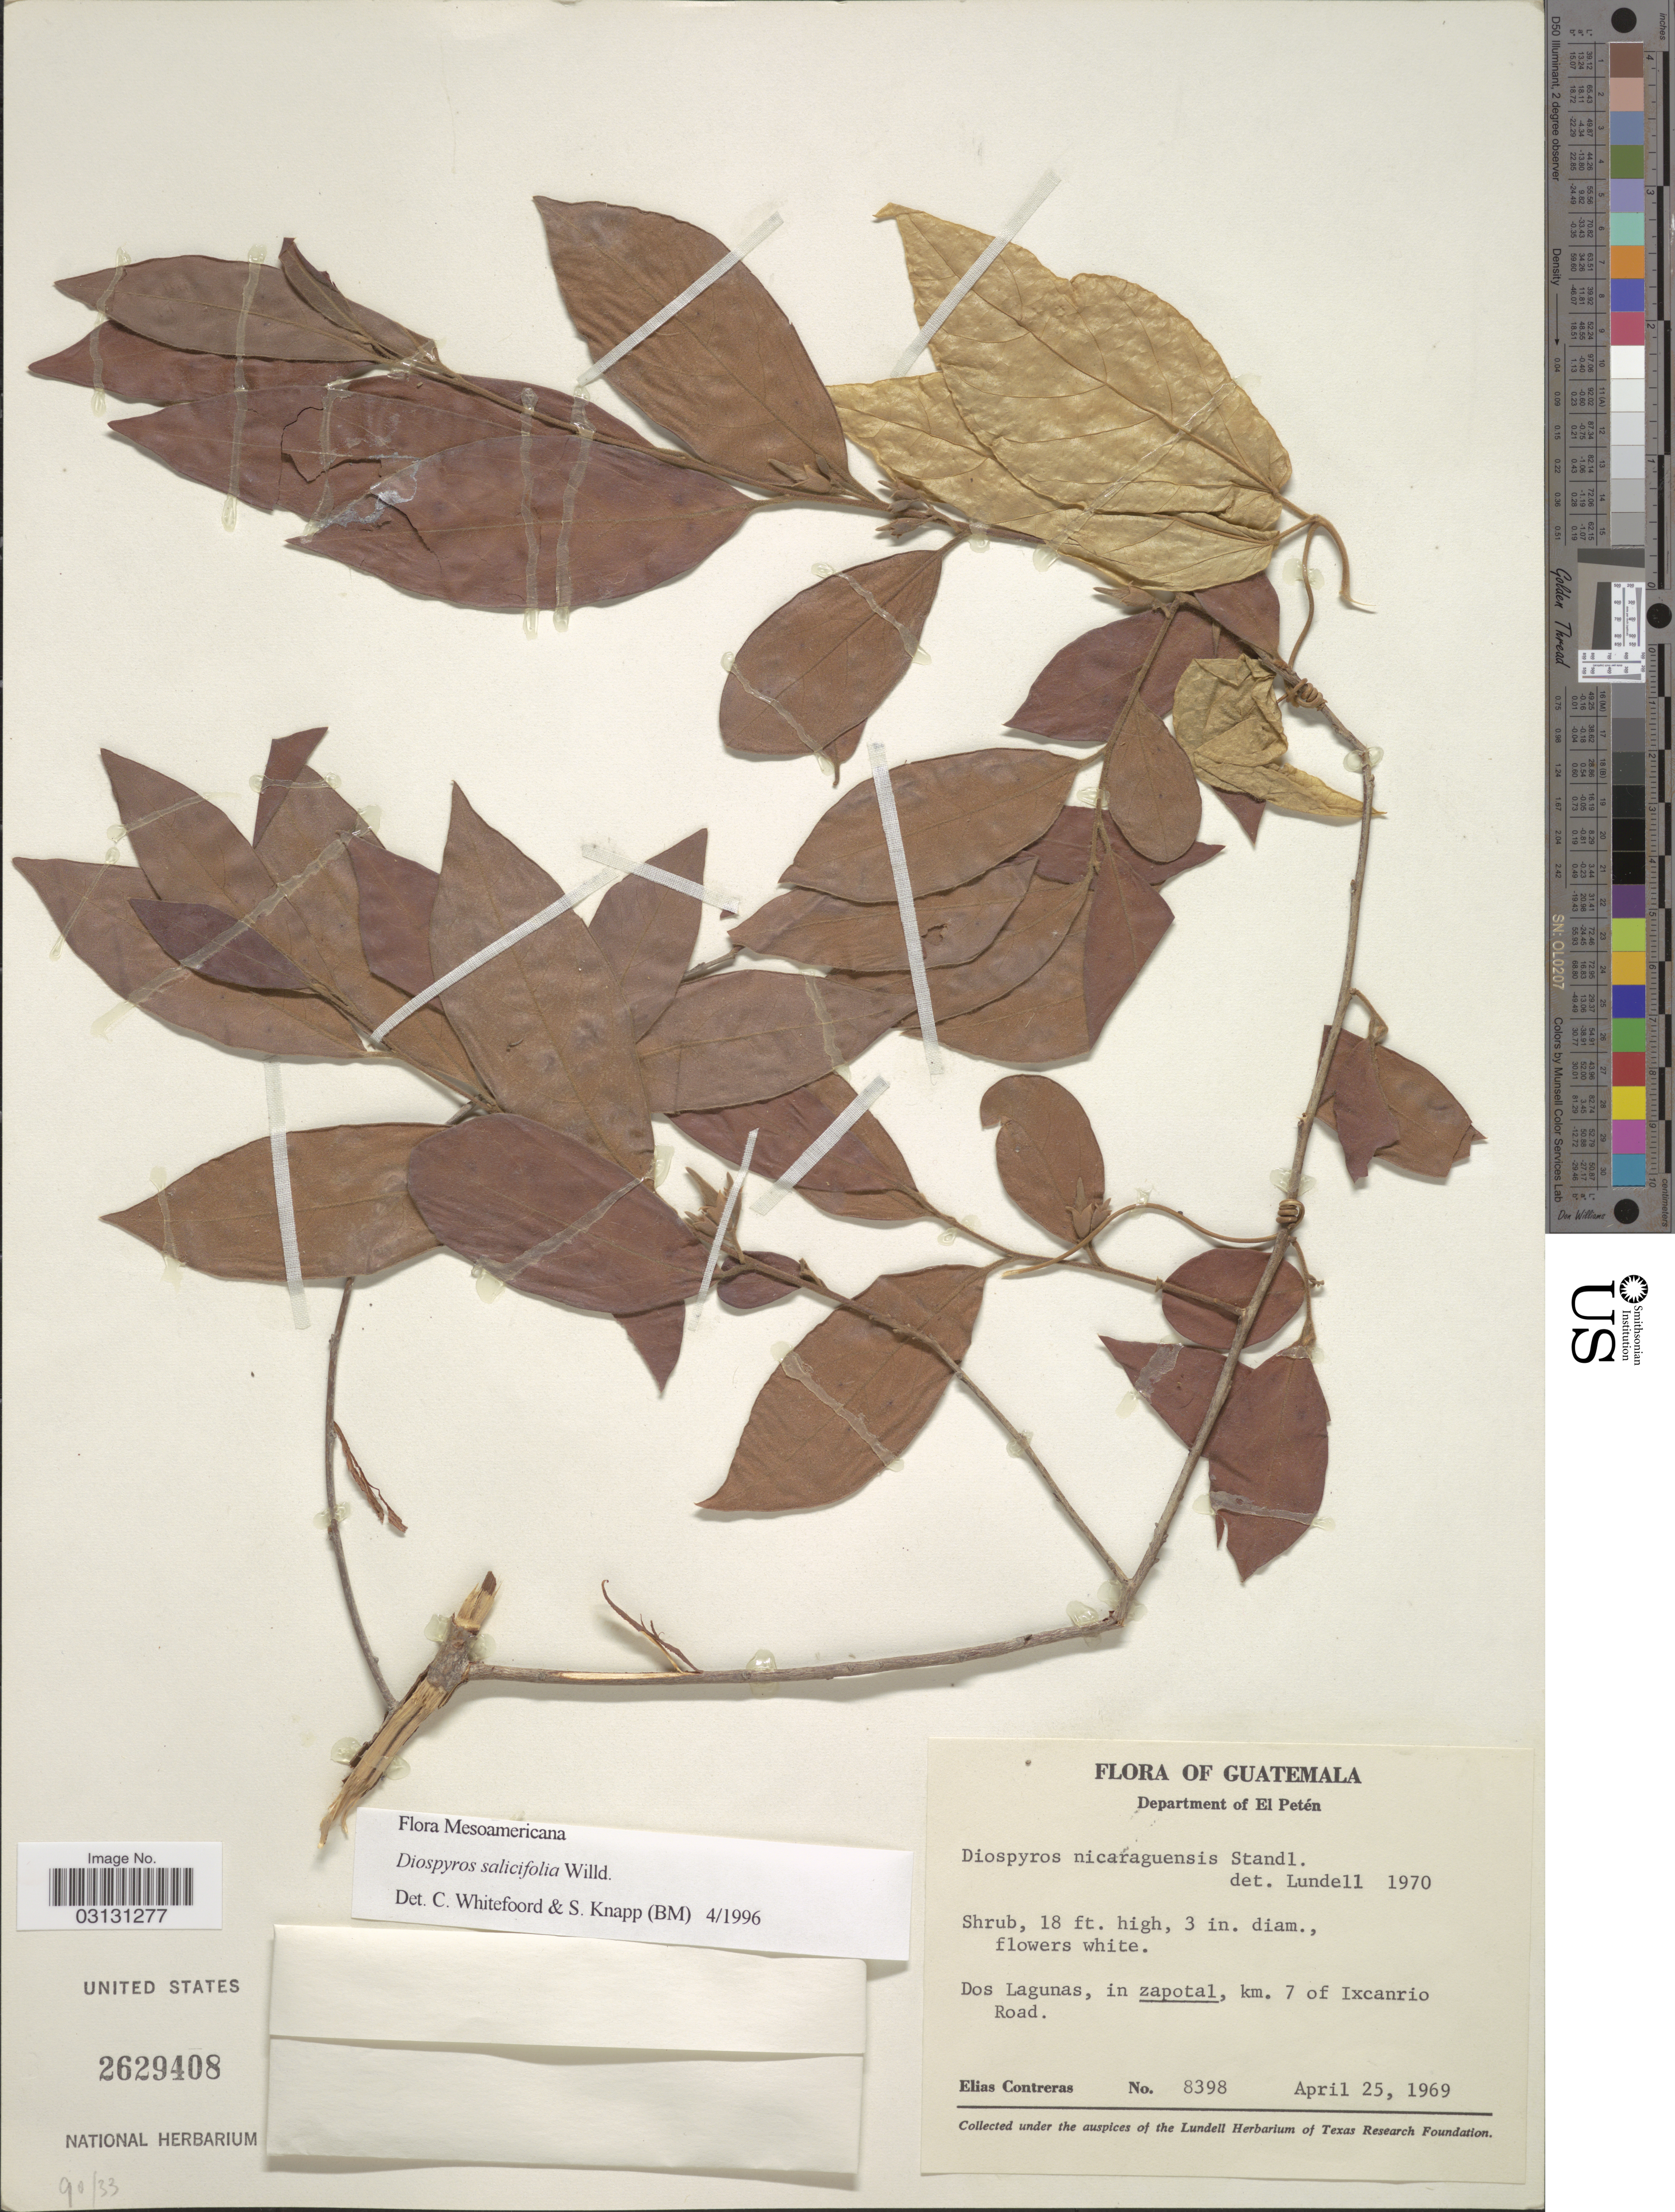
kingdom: Plantae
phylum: Tracheophyta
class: Magnoliopsida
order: Ericales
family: Ebenaceae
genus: Diospyros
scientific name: Diospyros salicifolia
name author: Humb. & Bonpl. ex Willd.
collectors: E. Contreras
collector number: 8398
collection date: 1969-04-25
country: Guatemala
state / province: Izabal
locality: Department of Izabal. Dos Lagunas, in zapotal, km. 7 of Ixcanrio Road.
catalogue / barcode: US 2629408